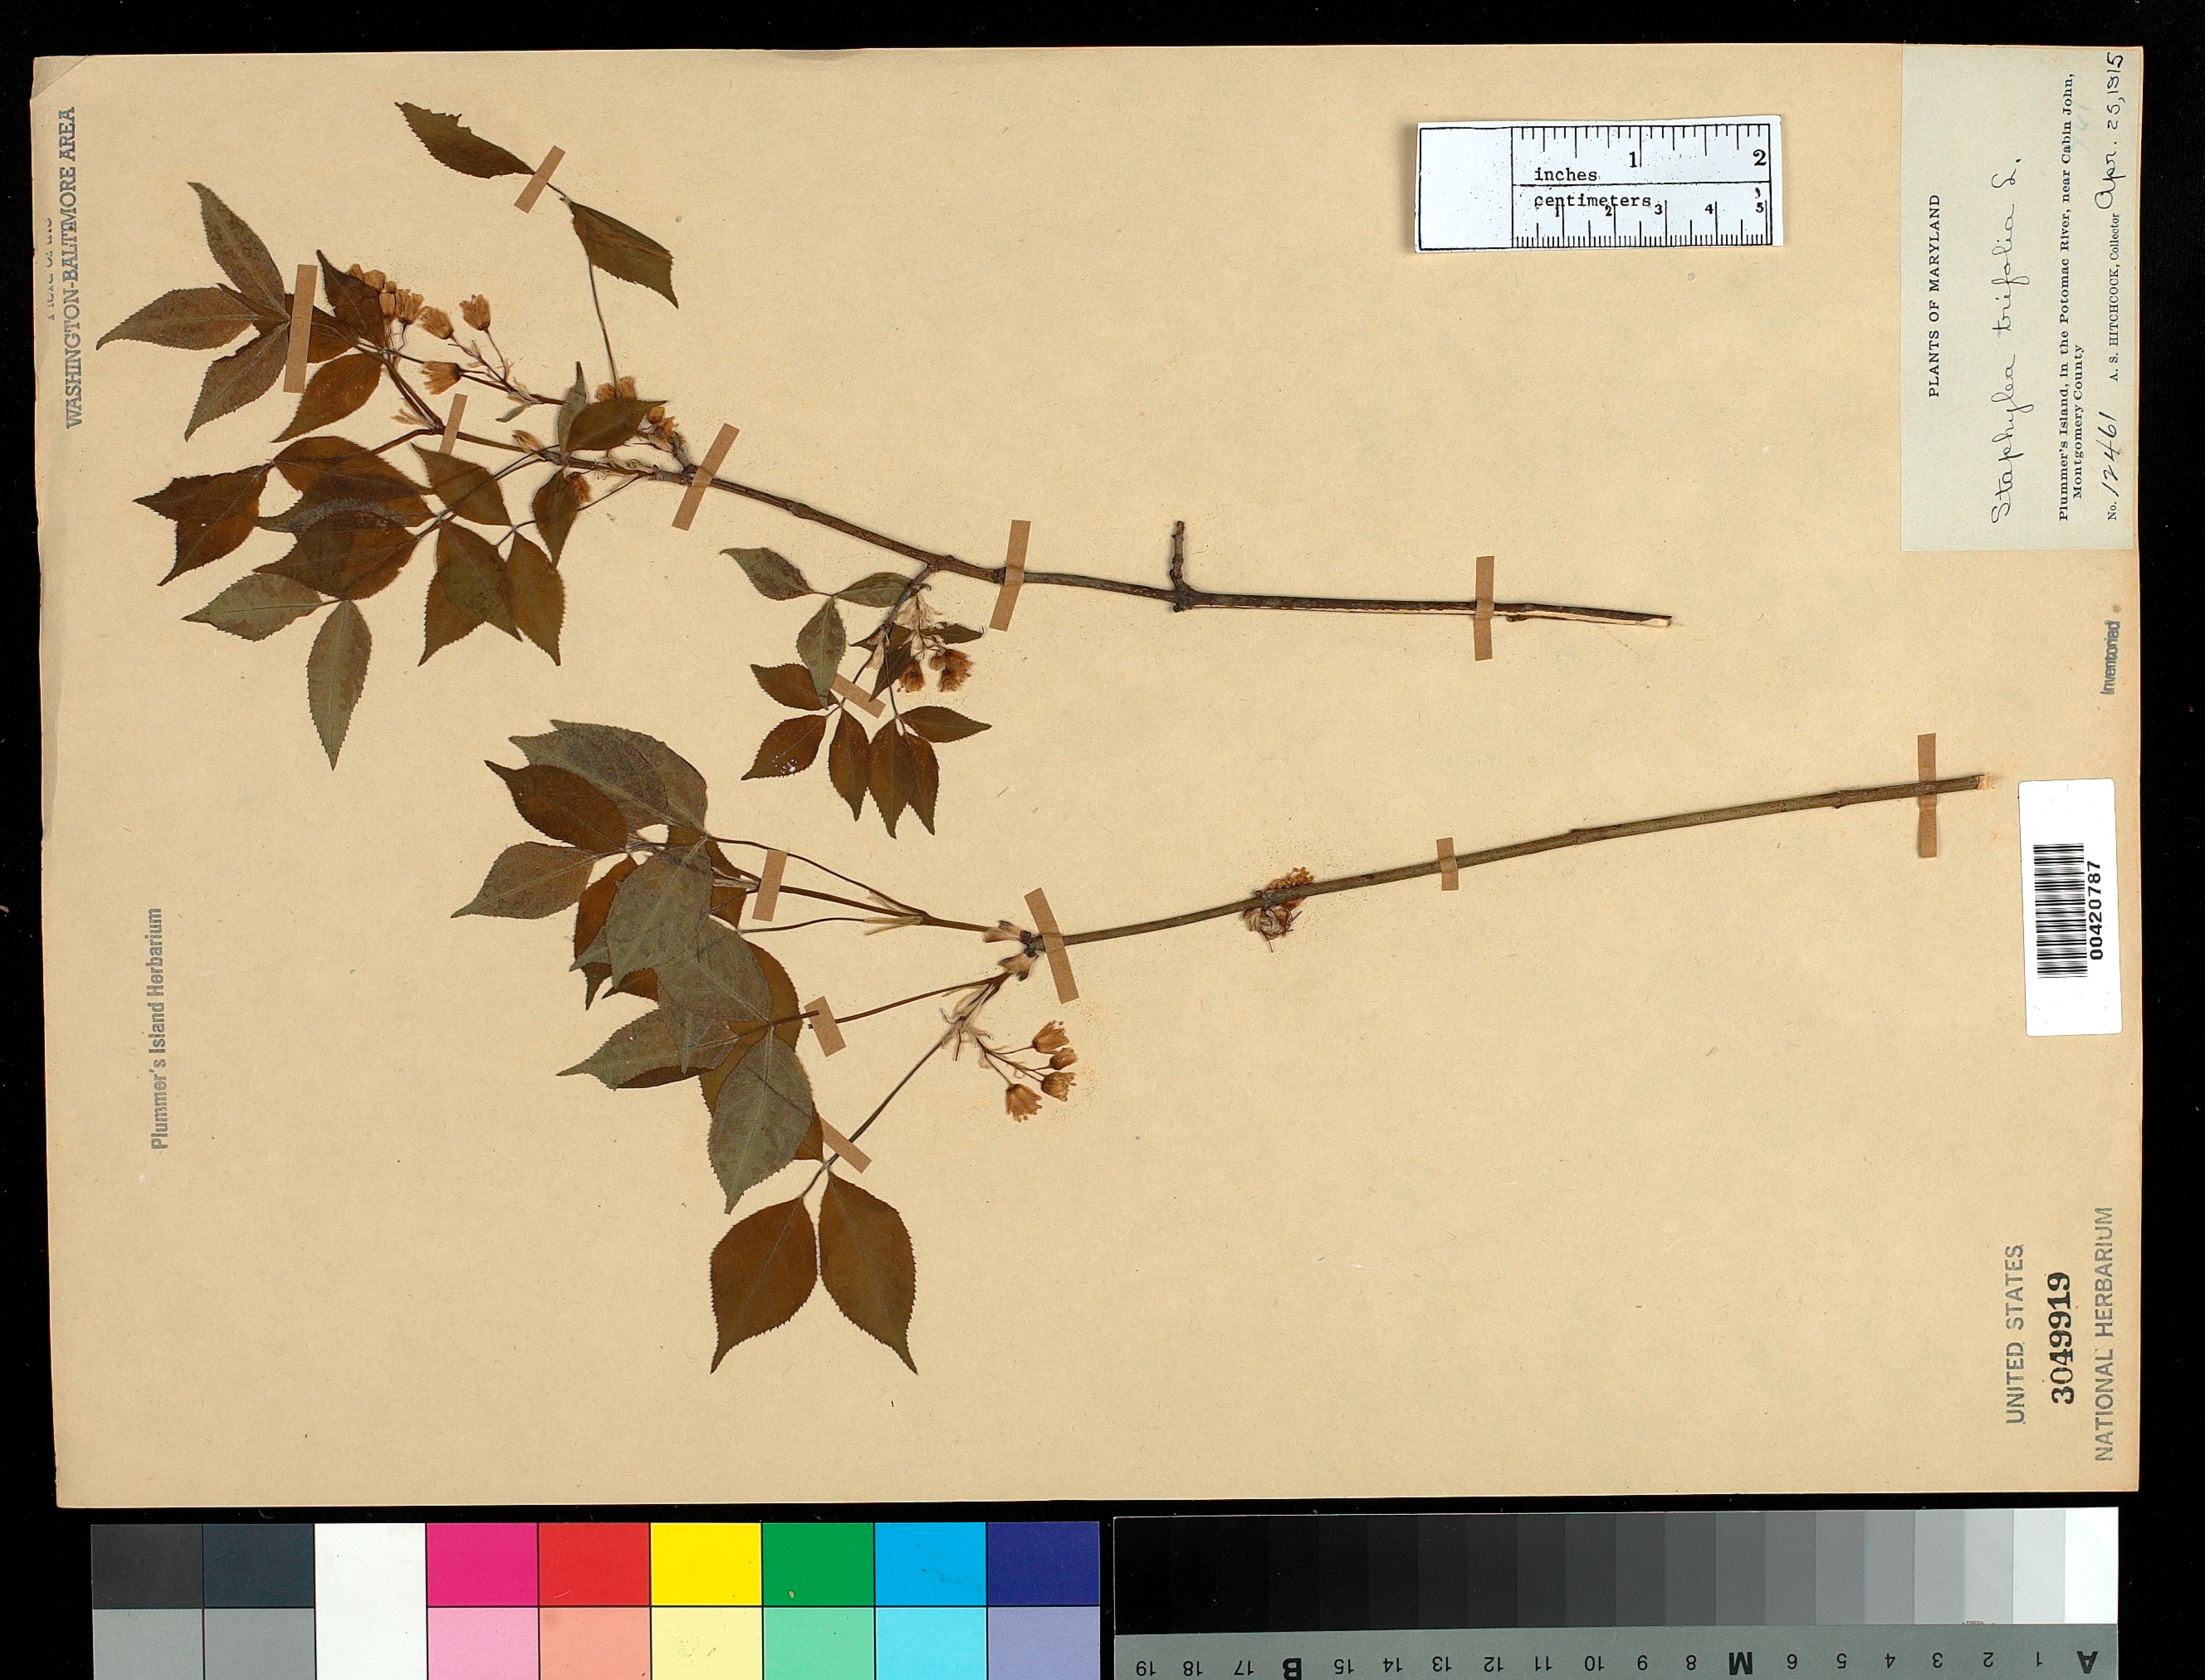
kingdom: Plantae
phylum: Tracheophyta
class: Magnoliopsida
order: Crossosomatales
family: Staphyleaceae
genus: Staphylea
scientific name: Staphylea trifolia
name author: L.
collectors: A. S. Hitchcock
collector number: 12461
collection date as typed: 25 Apr 1915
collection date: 1915-04-25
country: United States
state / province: Maryland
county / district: Montgomery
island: Plummers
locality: Plummer's Island C. & O. Canal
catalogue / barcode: US 3049919